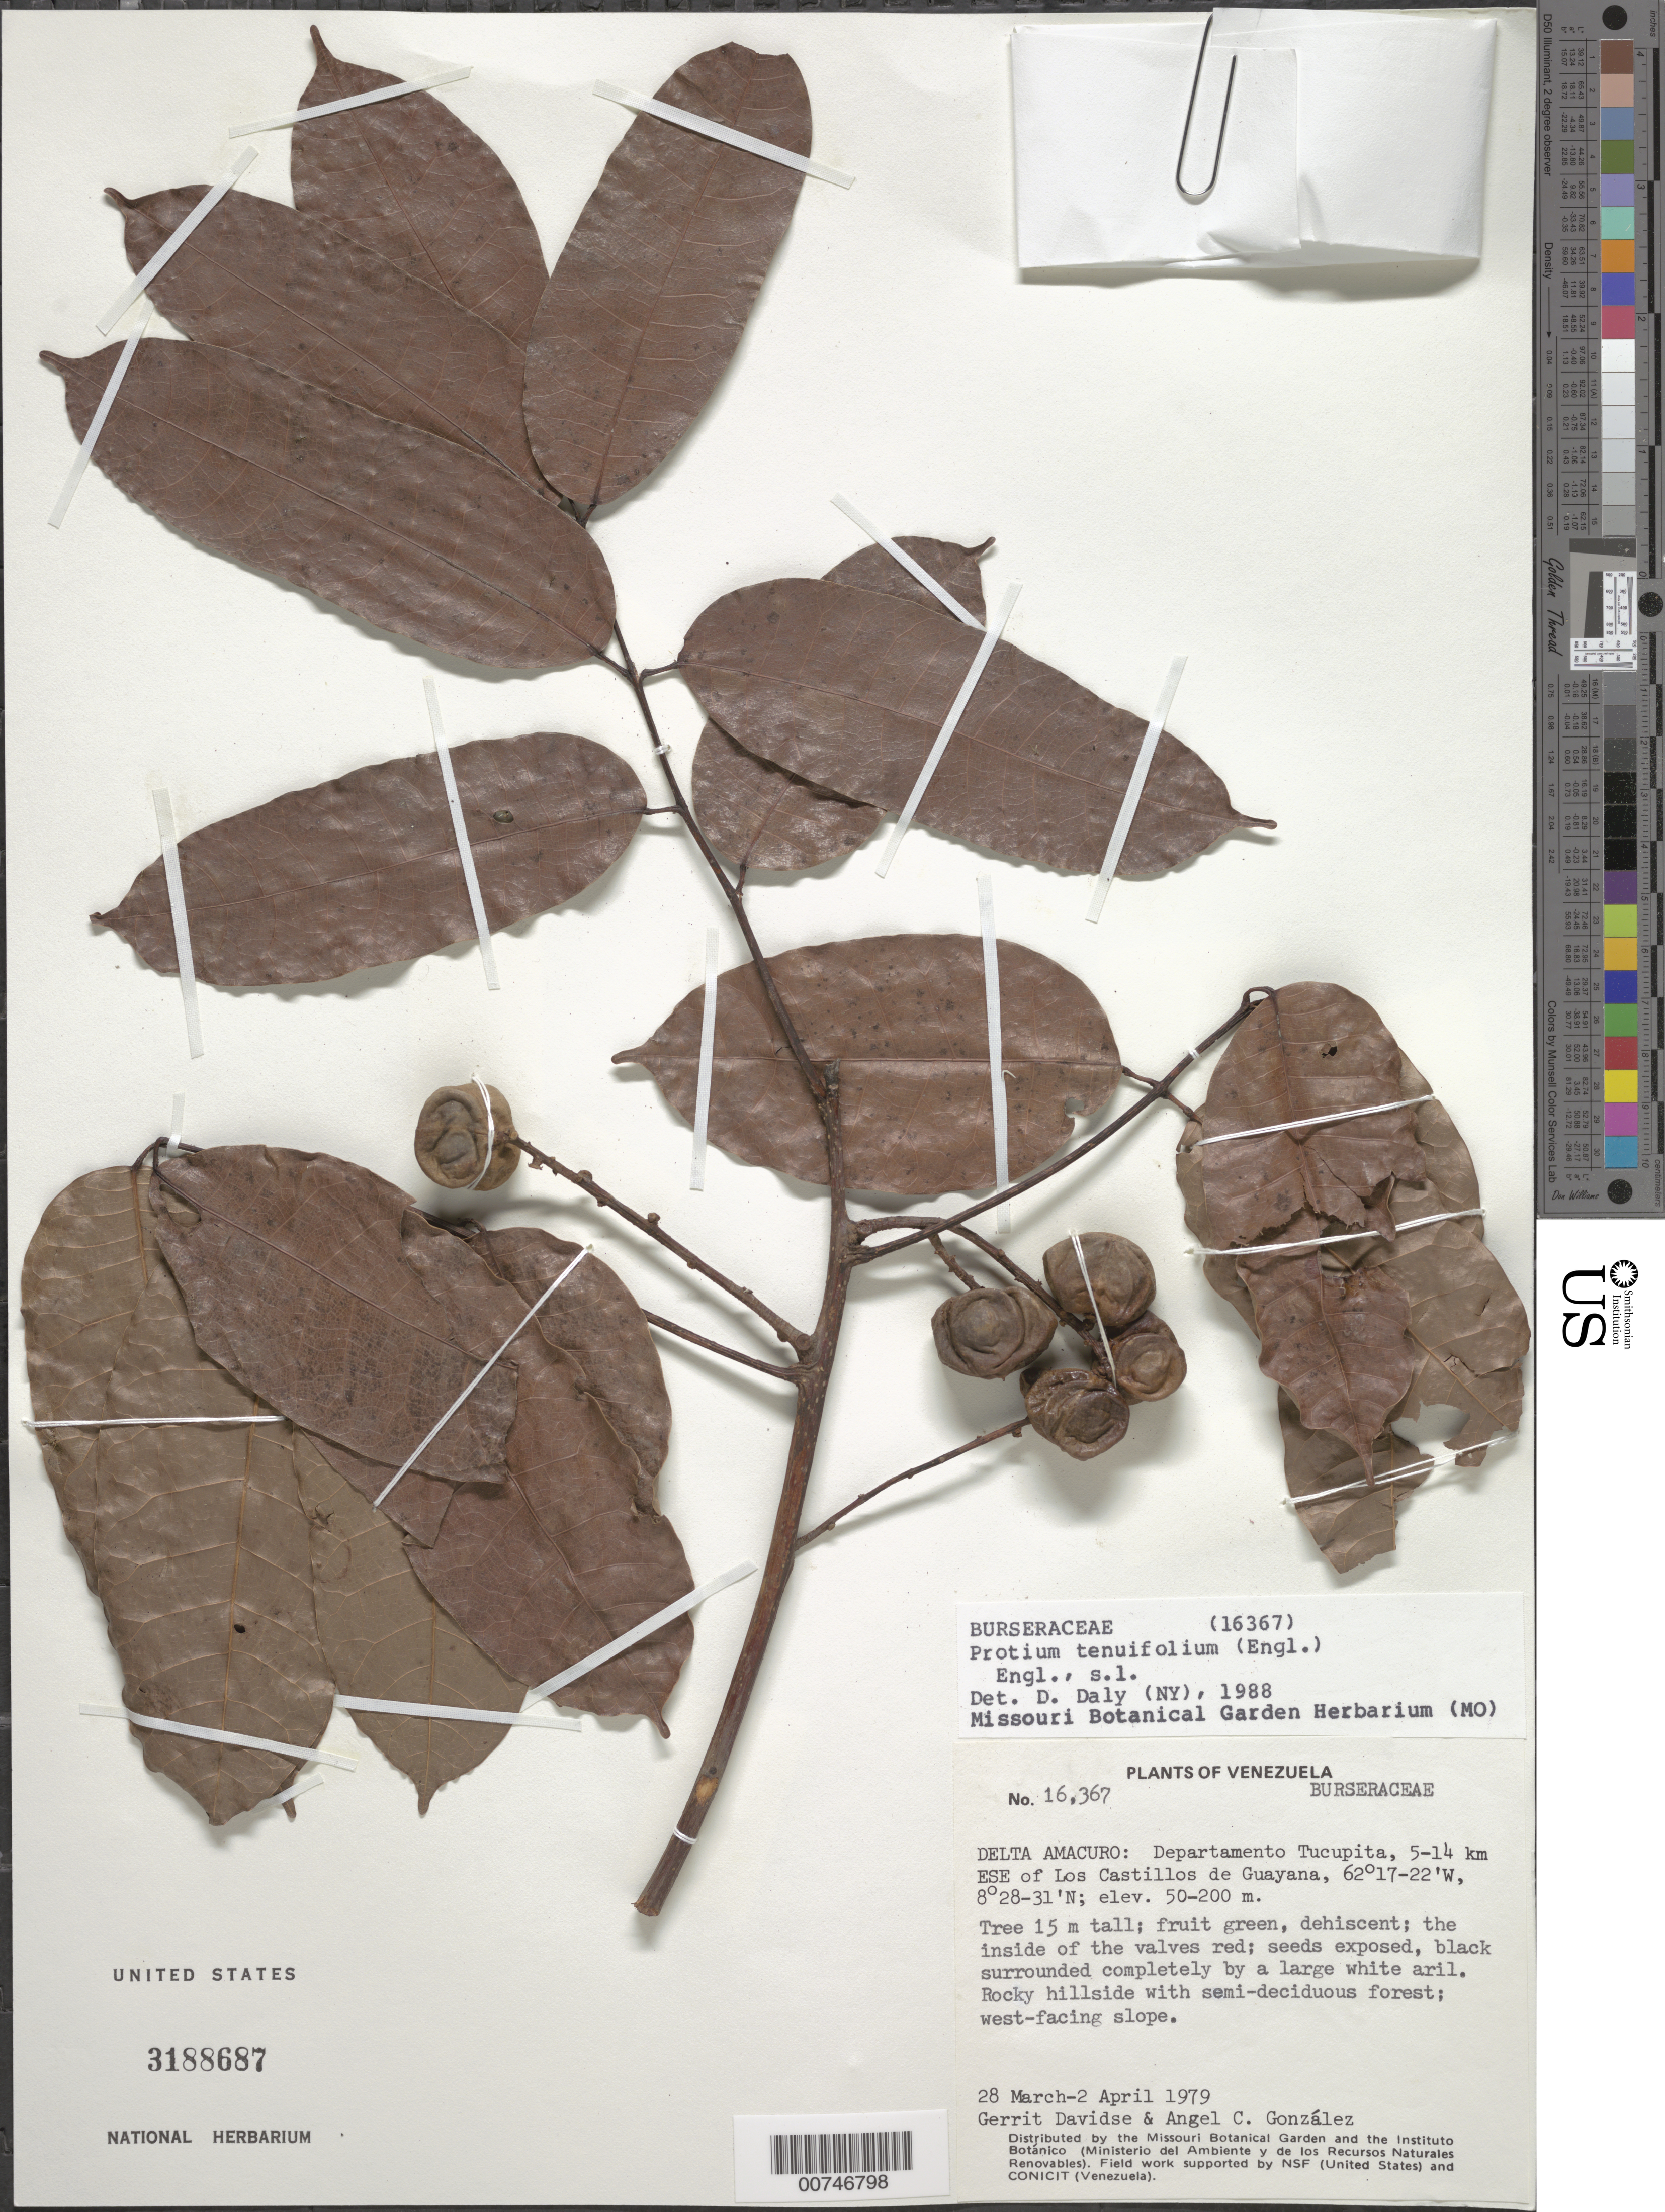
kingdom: Plantae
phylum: Tracheophyta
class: Magnoliopsida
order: Sapindales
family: Burseraceae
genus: Protium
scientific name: Protium tenuifolium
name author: (Engl.) Engl.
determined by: Daly, D. C.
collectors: G. Davidse & A. C. González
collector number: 16367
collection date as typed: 28-Mar-79 to 2-Apr-79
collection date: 1979-03-28/1979-04-02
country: Venezuela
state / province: Delta Amacuro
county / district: Tucupita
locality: Los Castillos de Guayana, 5-14 km ESE of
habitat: Rocky hillside with semi-deciduous forest; west-facing slope.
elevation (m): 50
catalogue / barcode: US 3188687